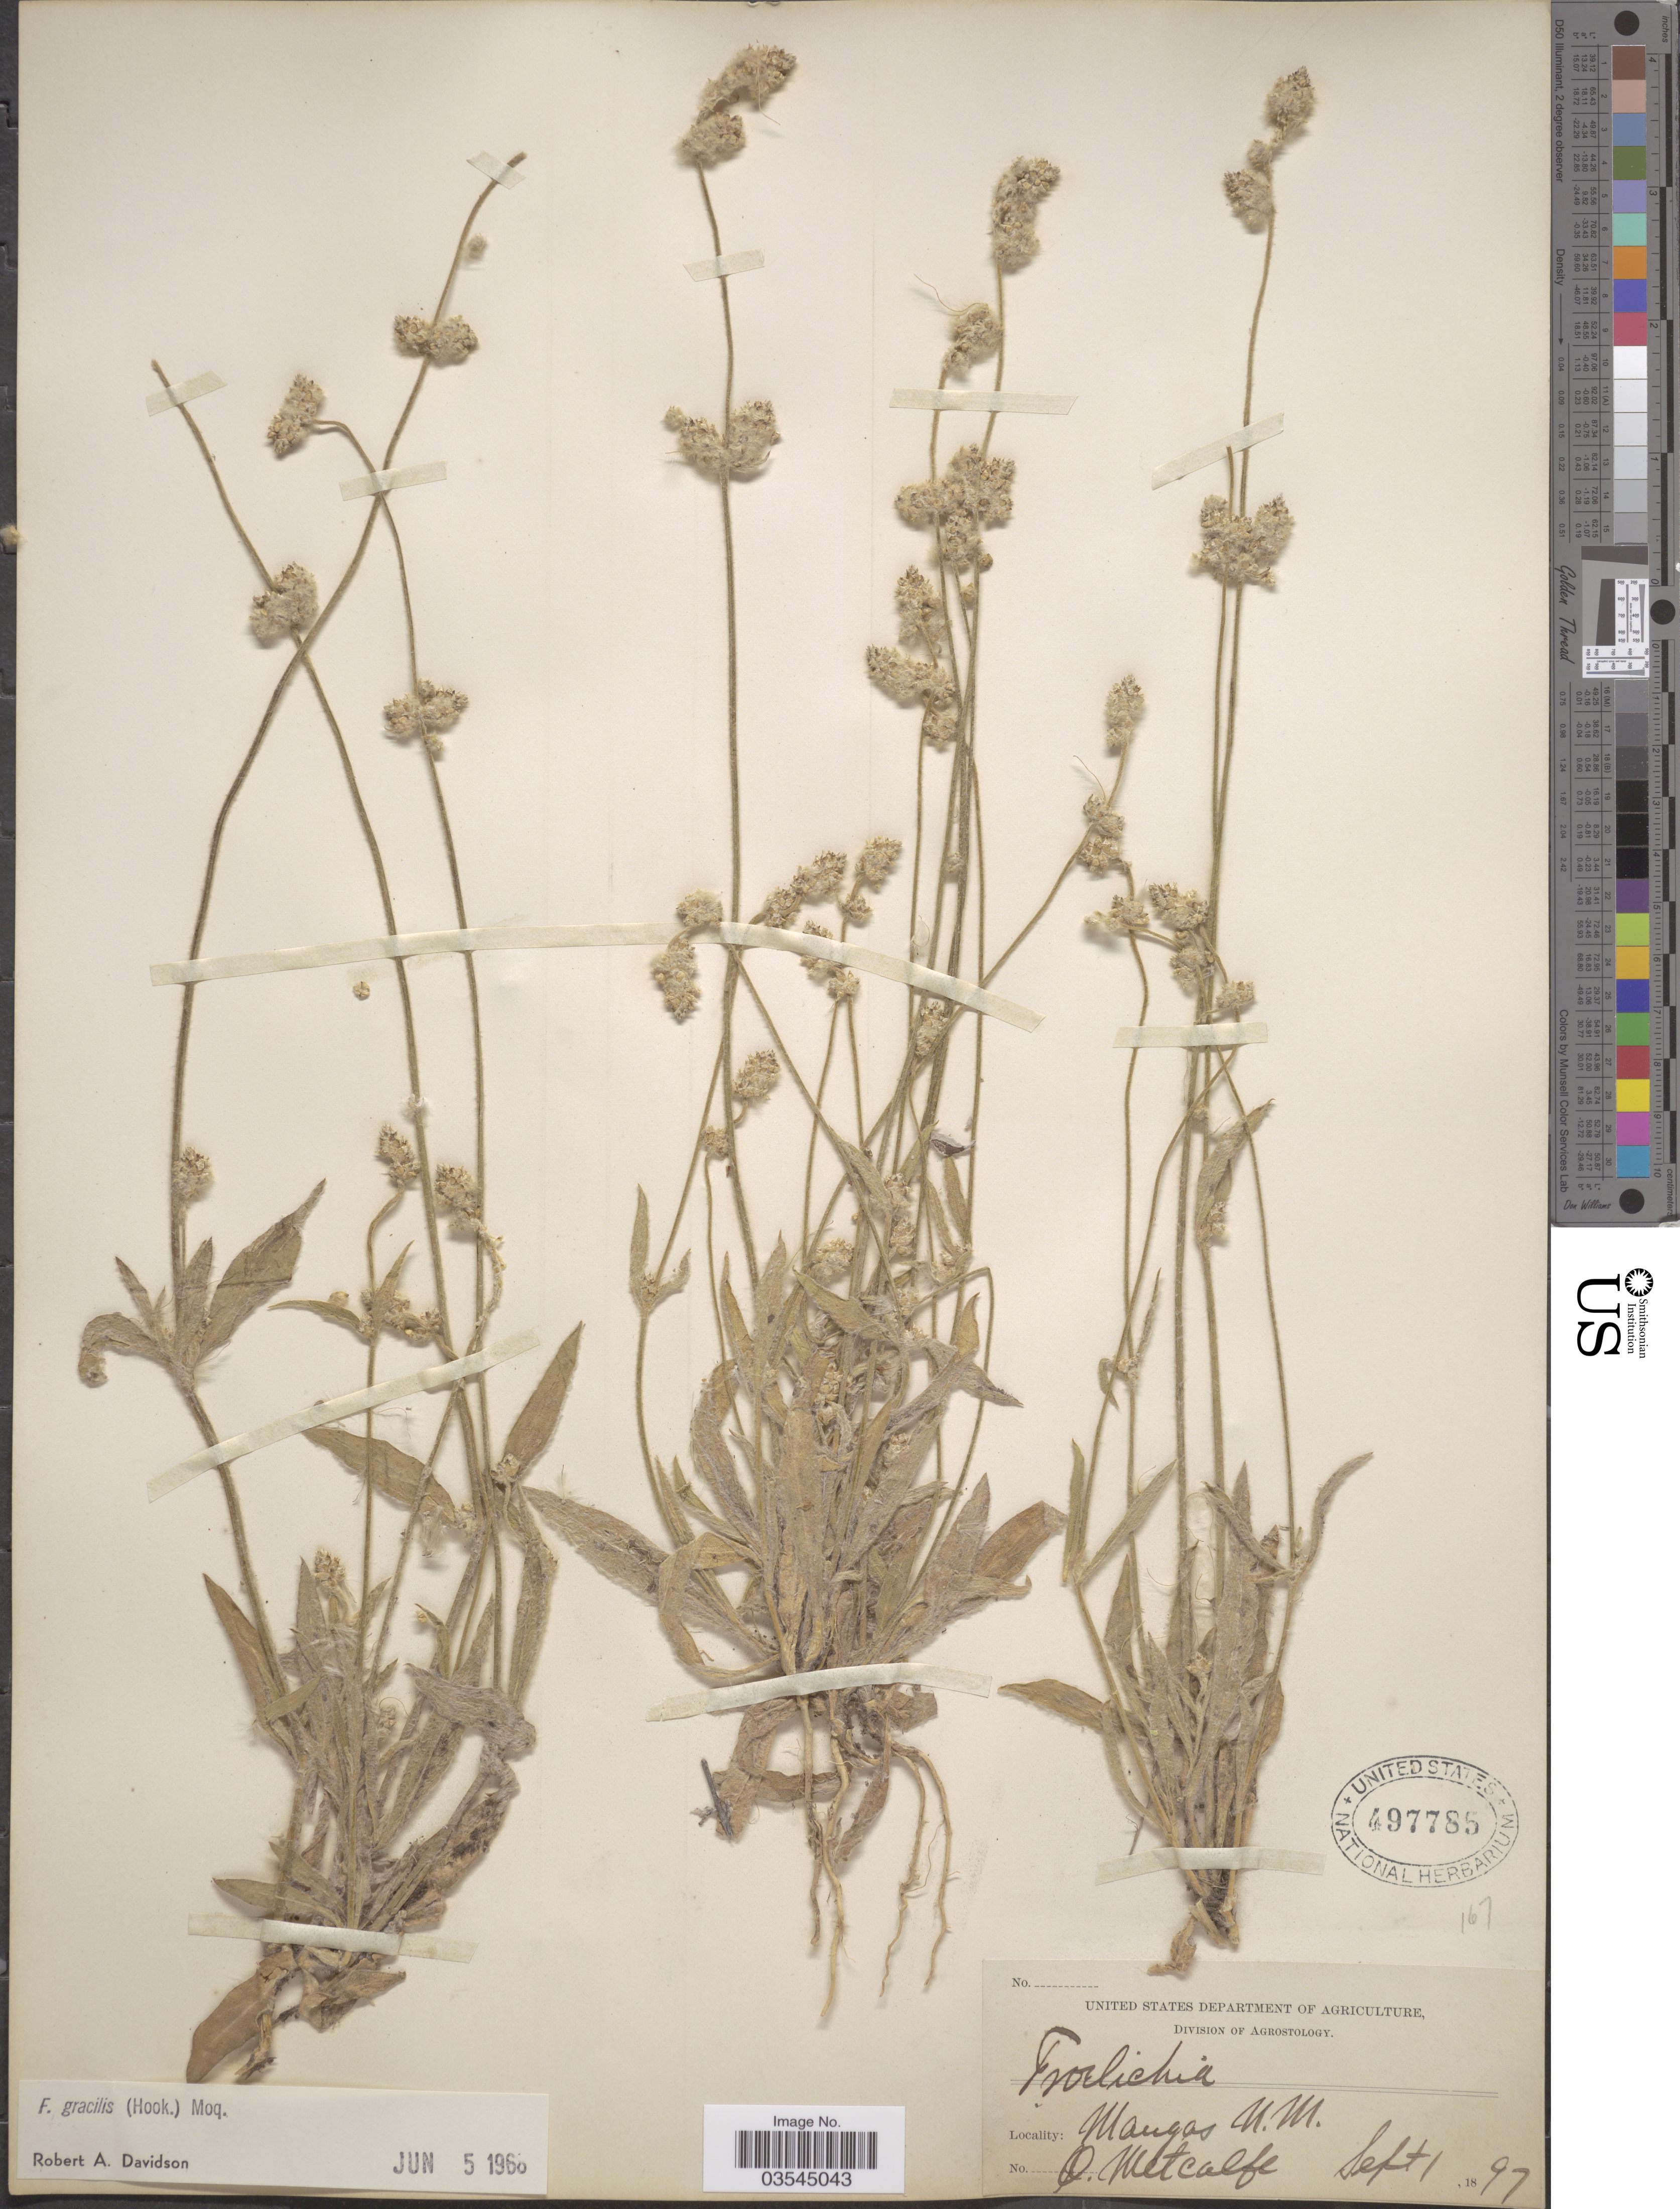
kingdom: Plantae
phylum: Tracheophyta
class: Magnoliopsida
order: Caryophyllales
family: Amaranthaceae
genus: Froelichia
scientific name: Froelichia gracilis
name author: (Hook.) Moq.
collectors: O. Metcalfe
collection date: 1897-09-01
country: United States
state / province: New Mexico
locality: Mangas.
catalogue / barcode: US 497785